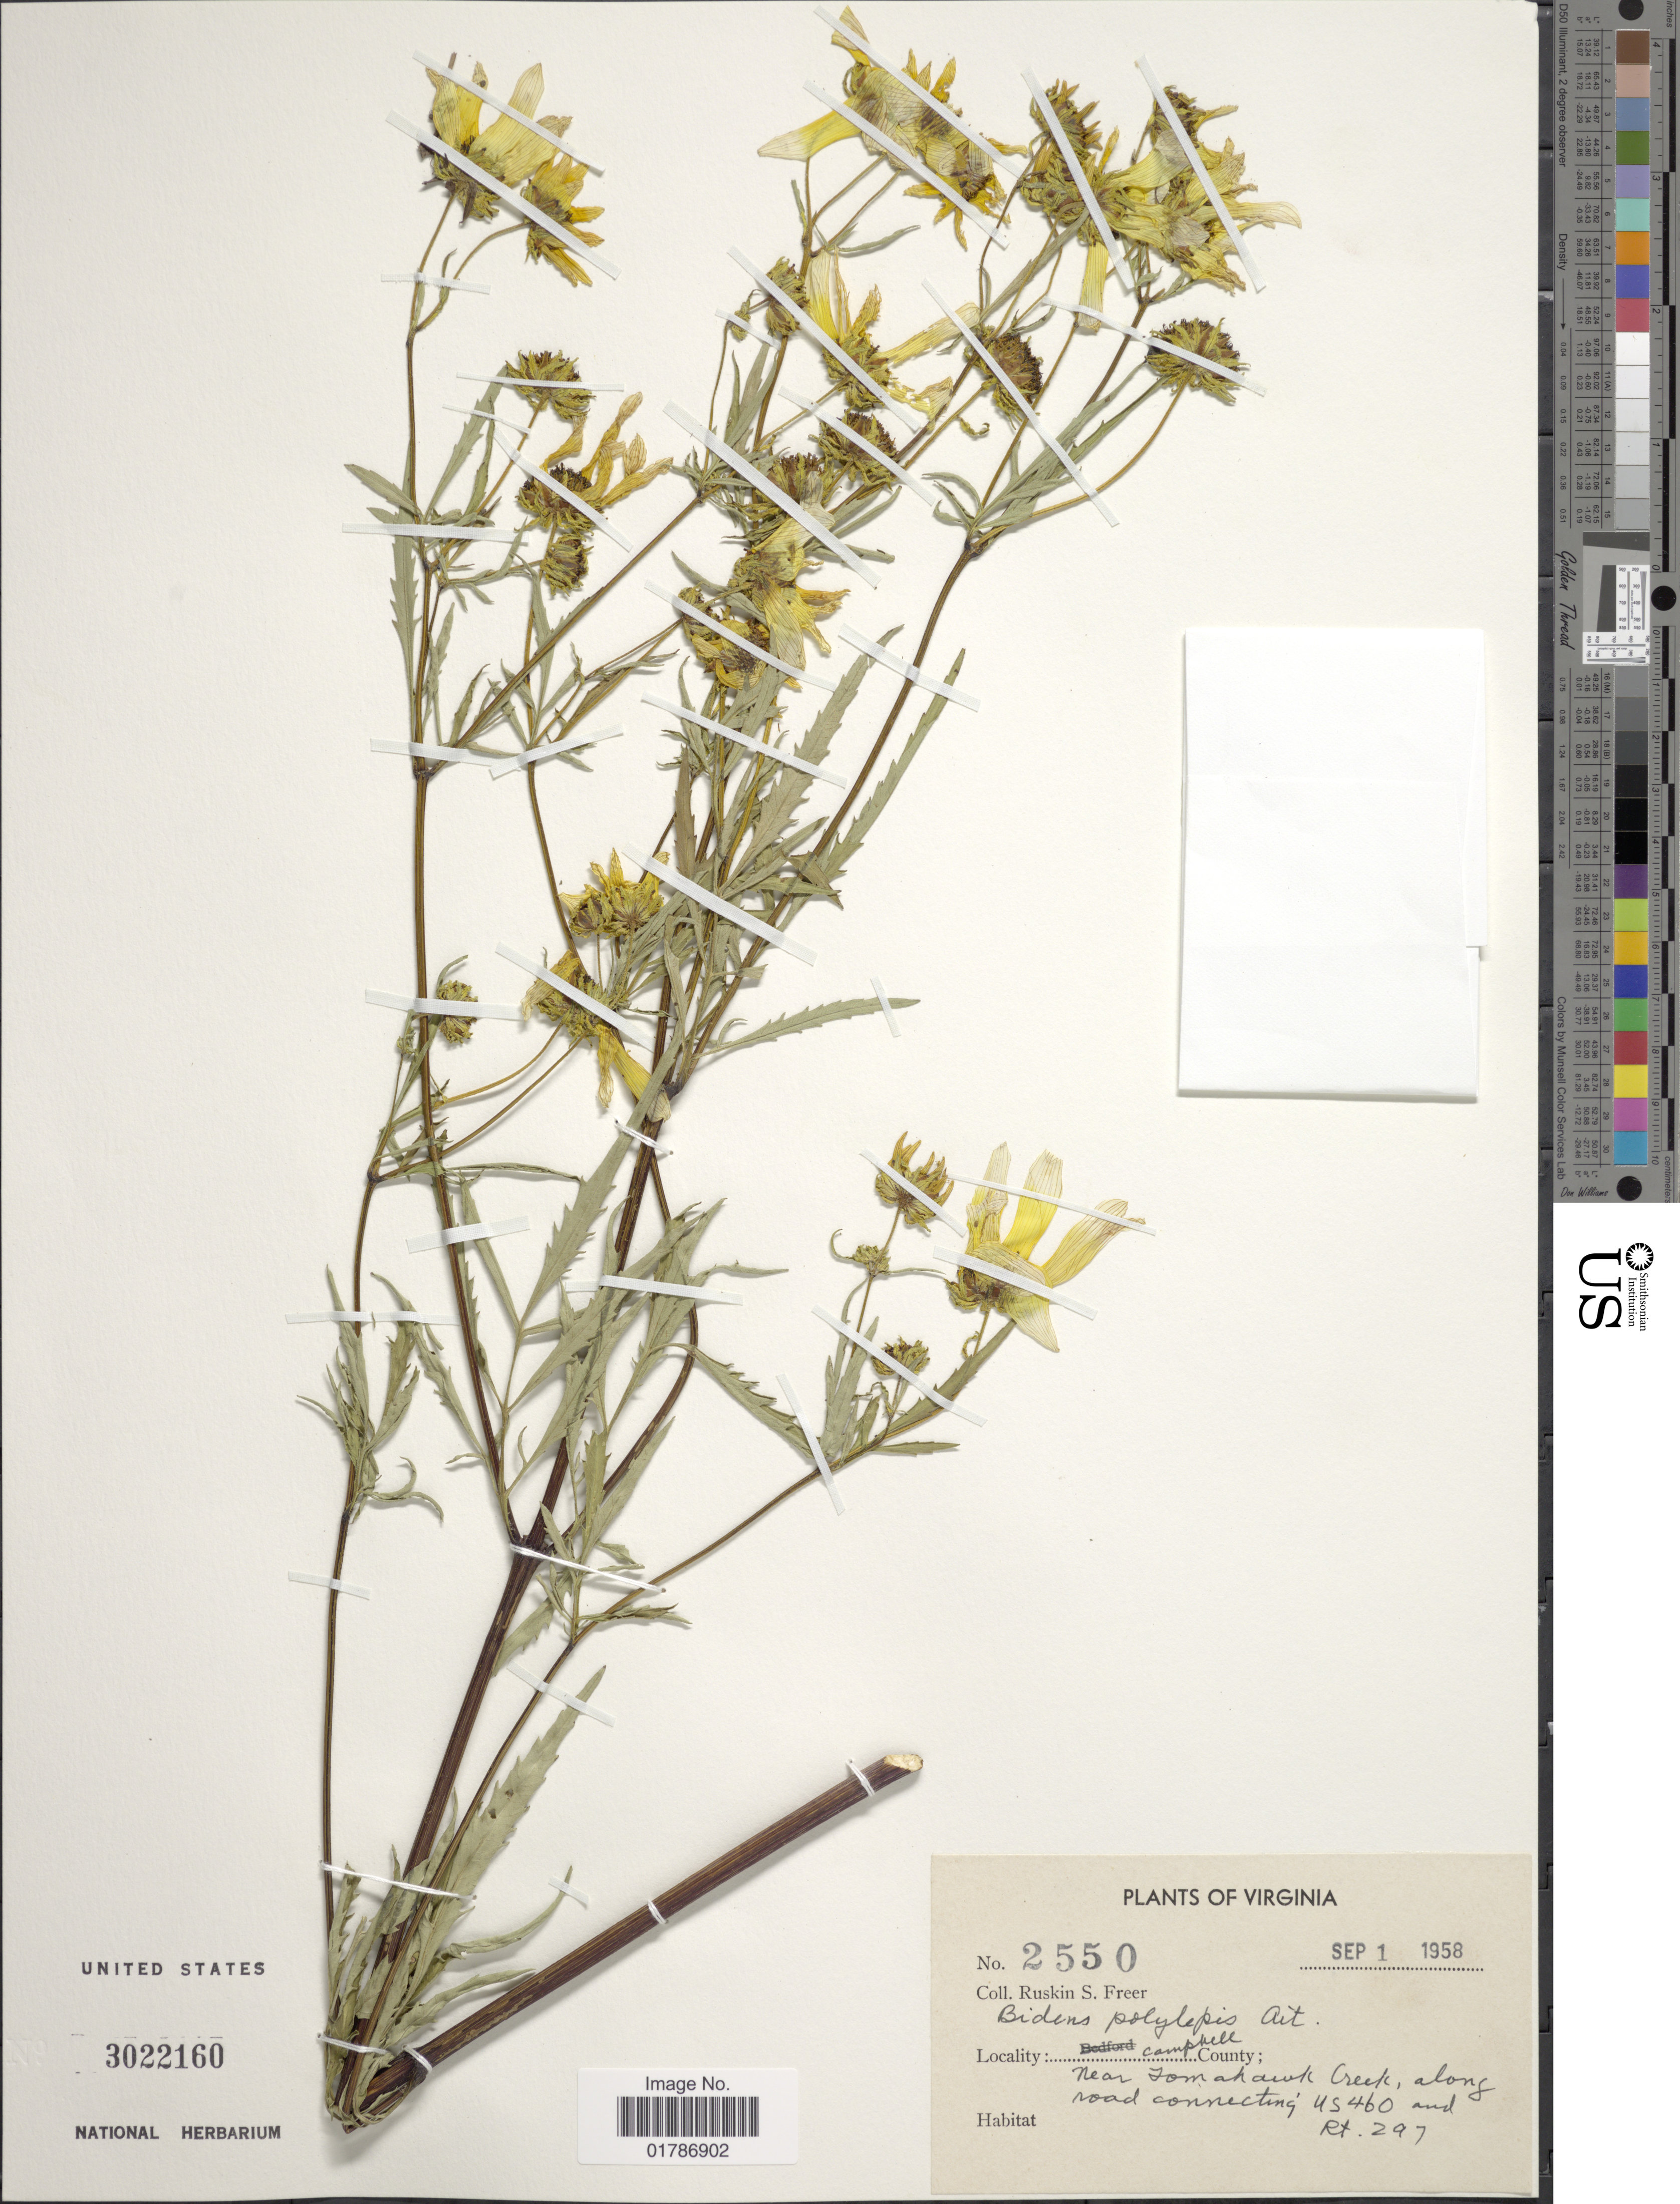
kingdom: Plantae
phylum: Tracheophyta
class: Magnoliopsida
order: Asterales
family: Asteraceae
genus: Bidens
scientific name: Bidens polylepis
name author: S.F. Blake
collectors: R. Freer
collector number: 2550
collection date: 1958-09-01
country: United States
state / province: Virginia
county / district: Campbell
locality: Campbell County, Near Tomahawk Creek, along road connecting US460 and Rt. 297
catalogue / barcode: US 3022160